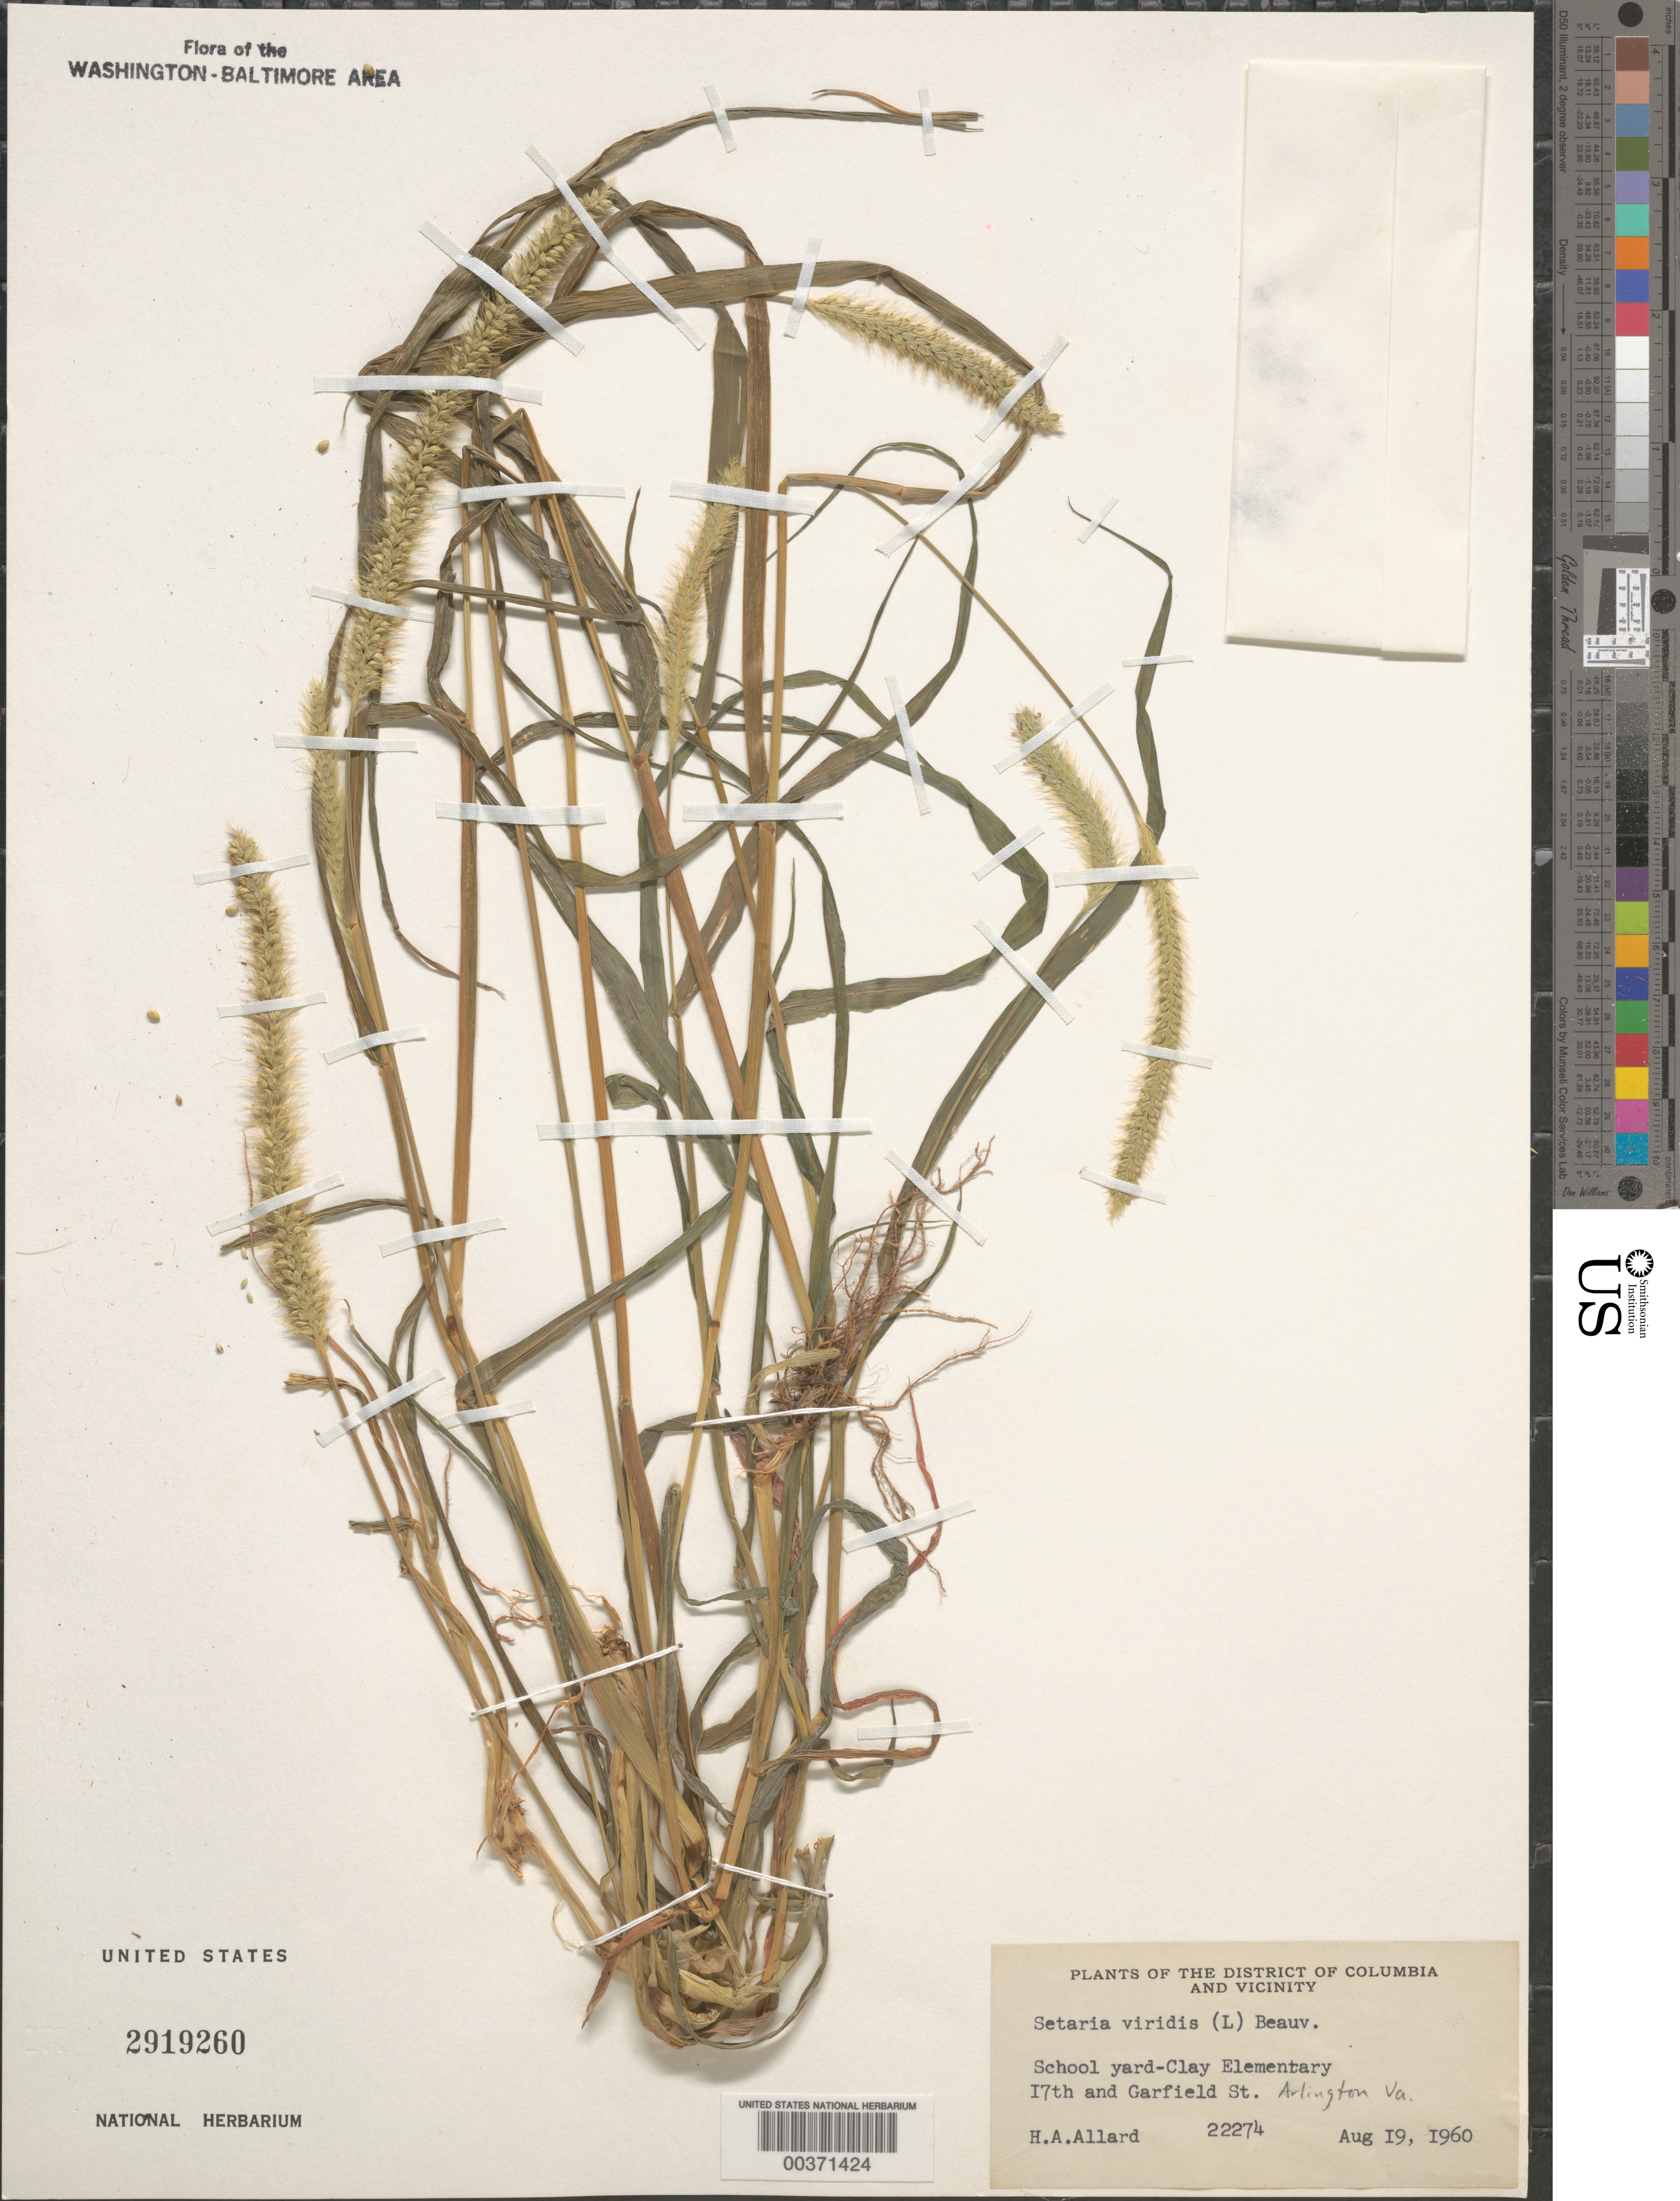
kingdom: Plantae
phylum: Tracheophyta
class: Liliopsida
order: Poales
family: Poaceae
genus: Setaria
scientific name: Setaria viridis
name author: (L.) P. Beauv.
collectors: H. A. Allard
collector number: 22274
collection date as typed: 19 Aug 1960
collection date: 1960-08-19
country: United States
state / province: Virginia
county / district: Arlington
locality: Arlington, Clay Elementary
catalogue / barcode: US 2919260